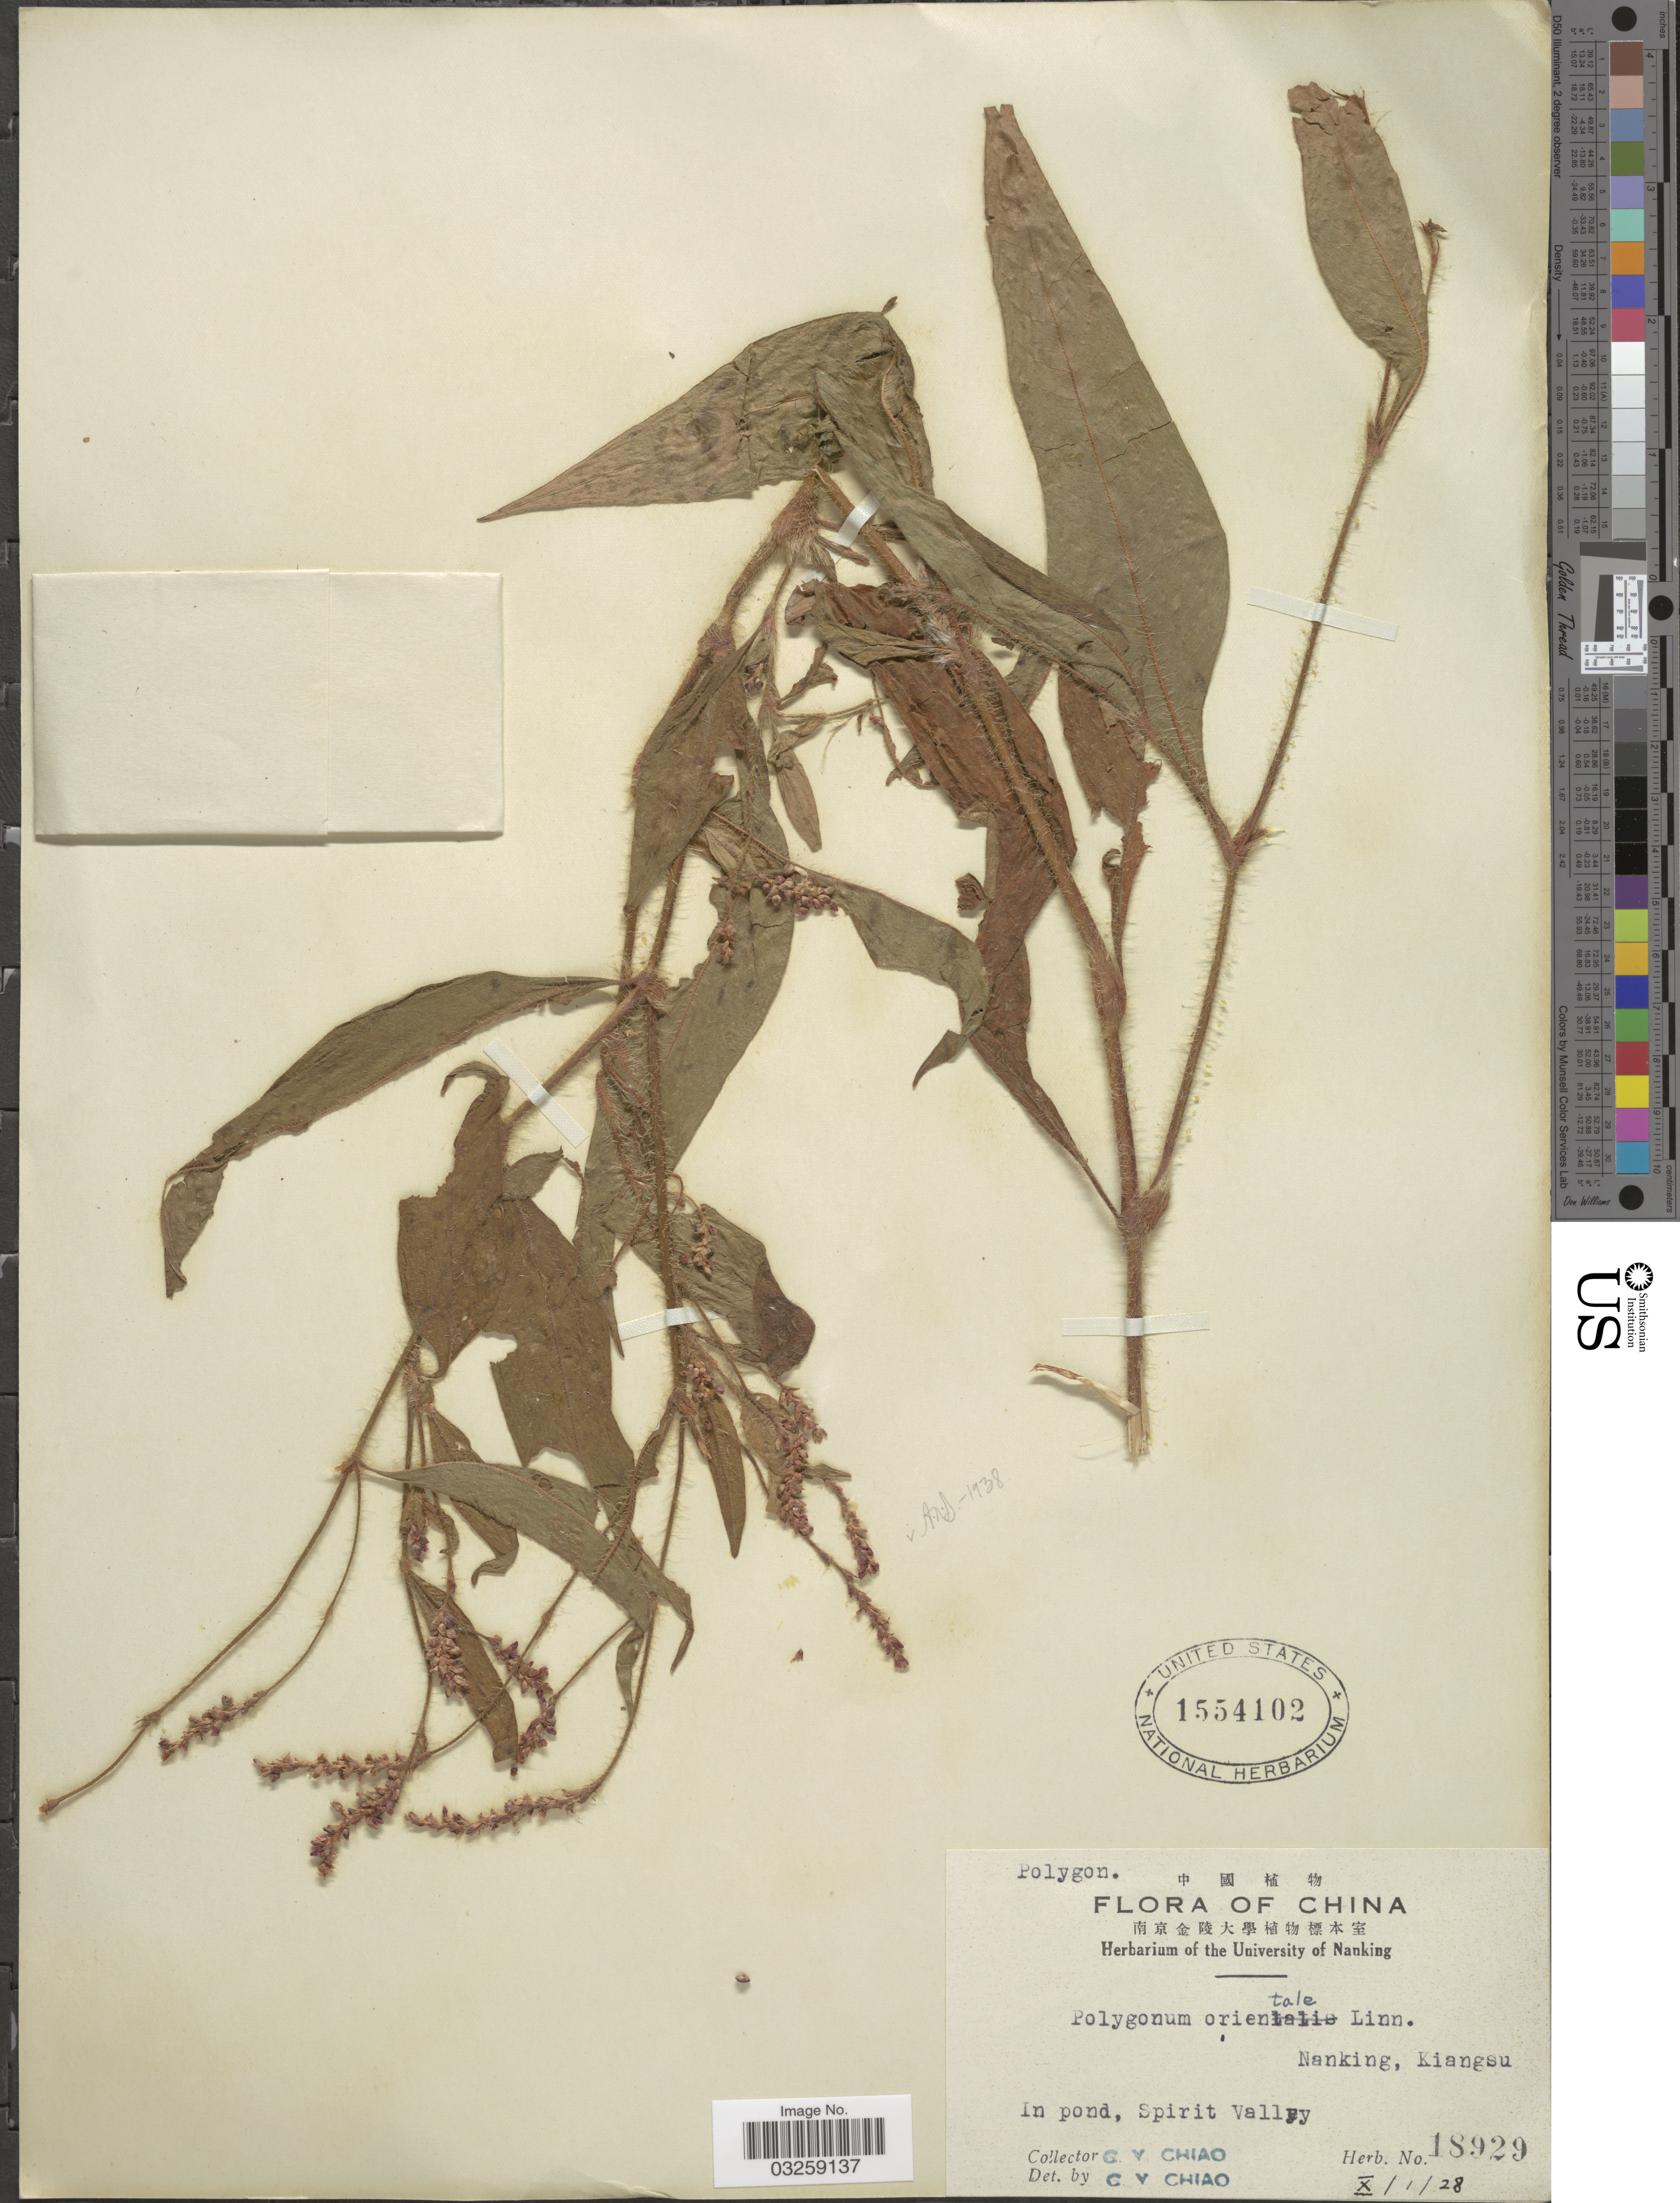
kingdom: Plantae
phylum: Tracheophyta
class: Magnoliopsida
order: Caryophyllales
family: Polygonaceae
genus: Polygonum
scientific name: Polygonum orientale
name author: L.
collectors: C. Y. Chiao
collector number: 18929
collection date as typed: Transcribed d/m/y: 1/10/28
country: China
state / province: Jiangsu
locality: Nanking, Kiangsu. In pond, Spirit Valley.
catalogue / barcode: US 1554102